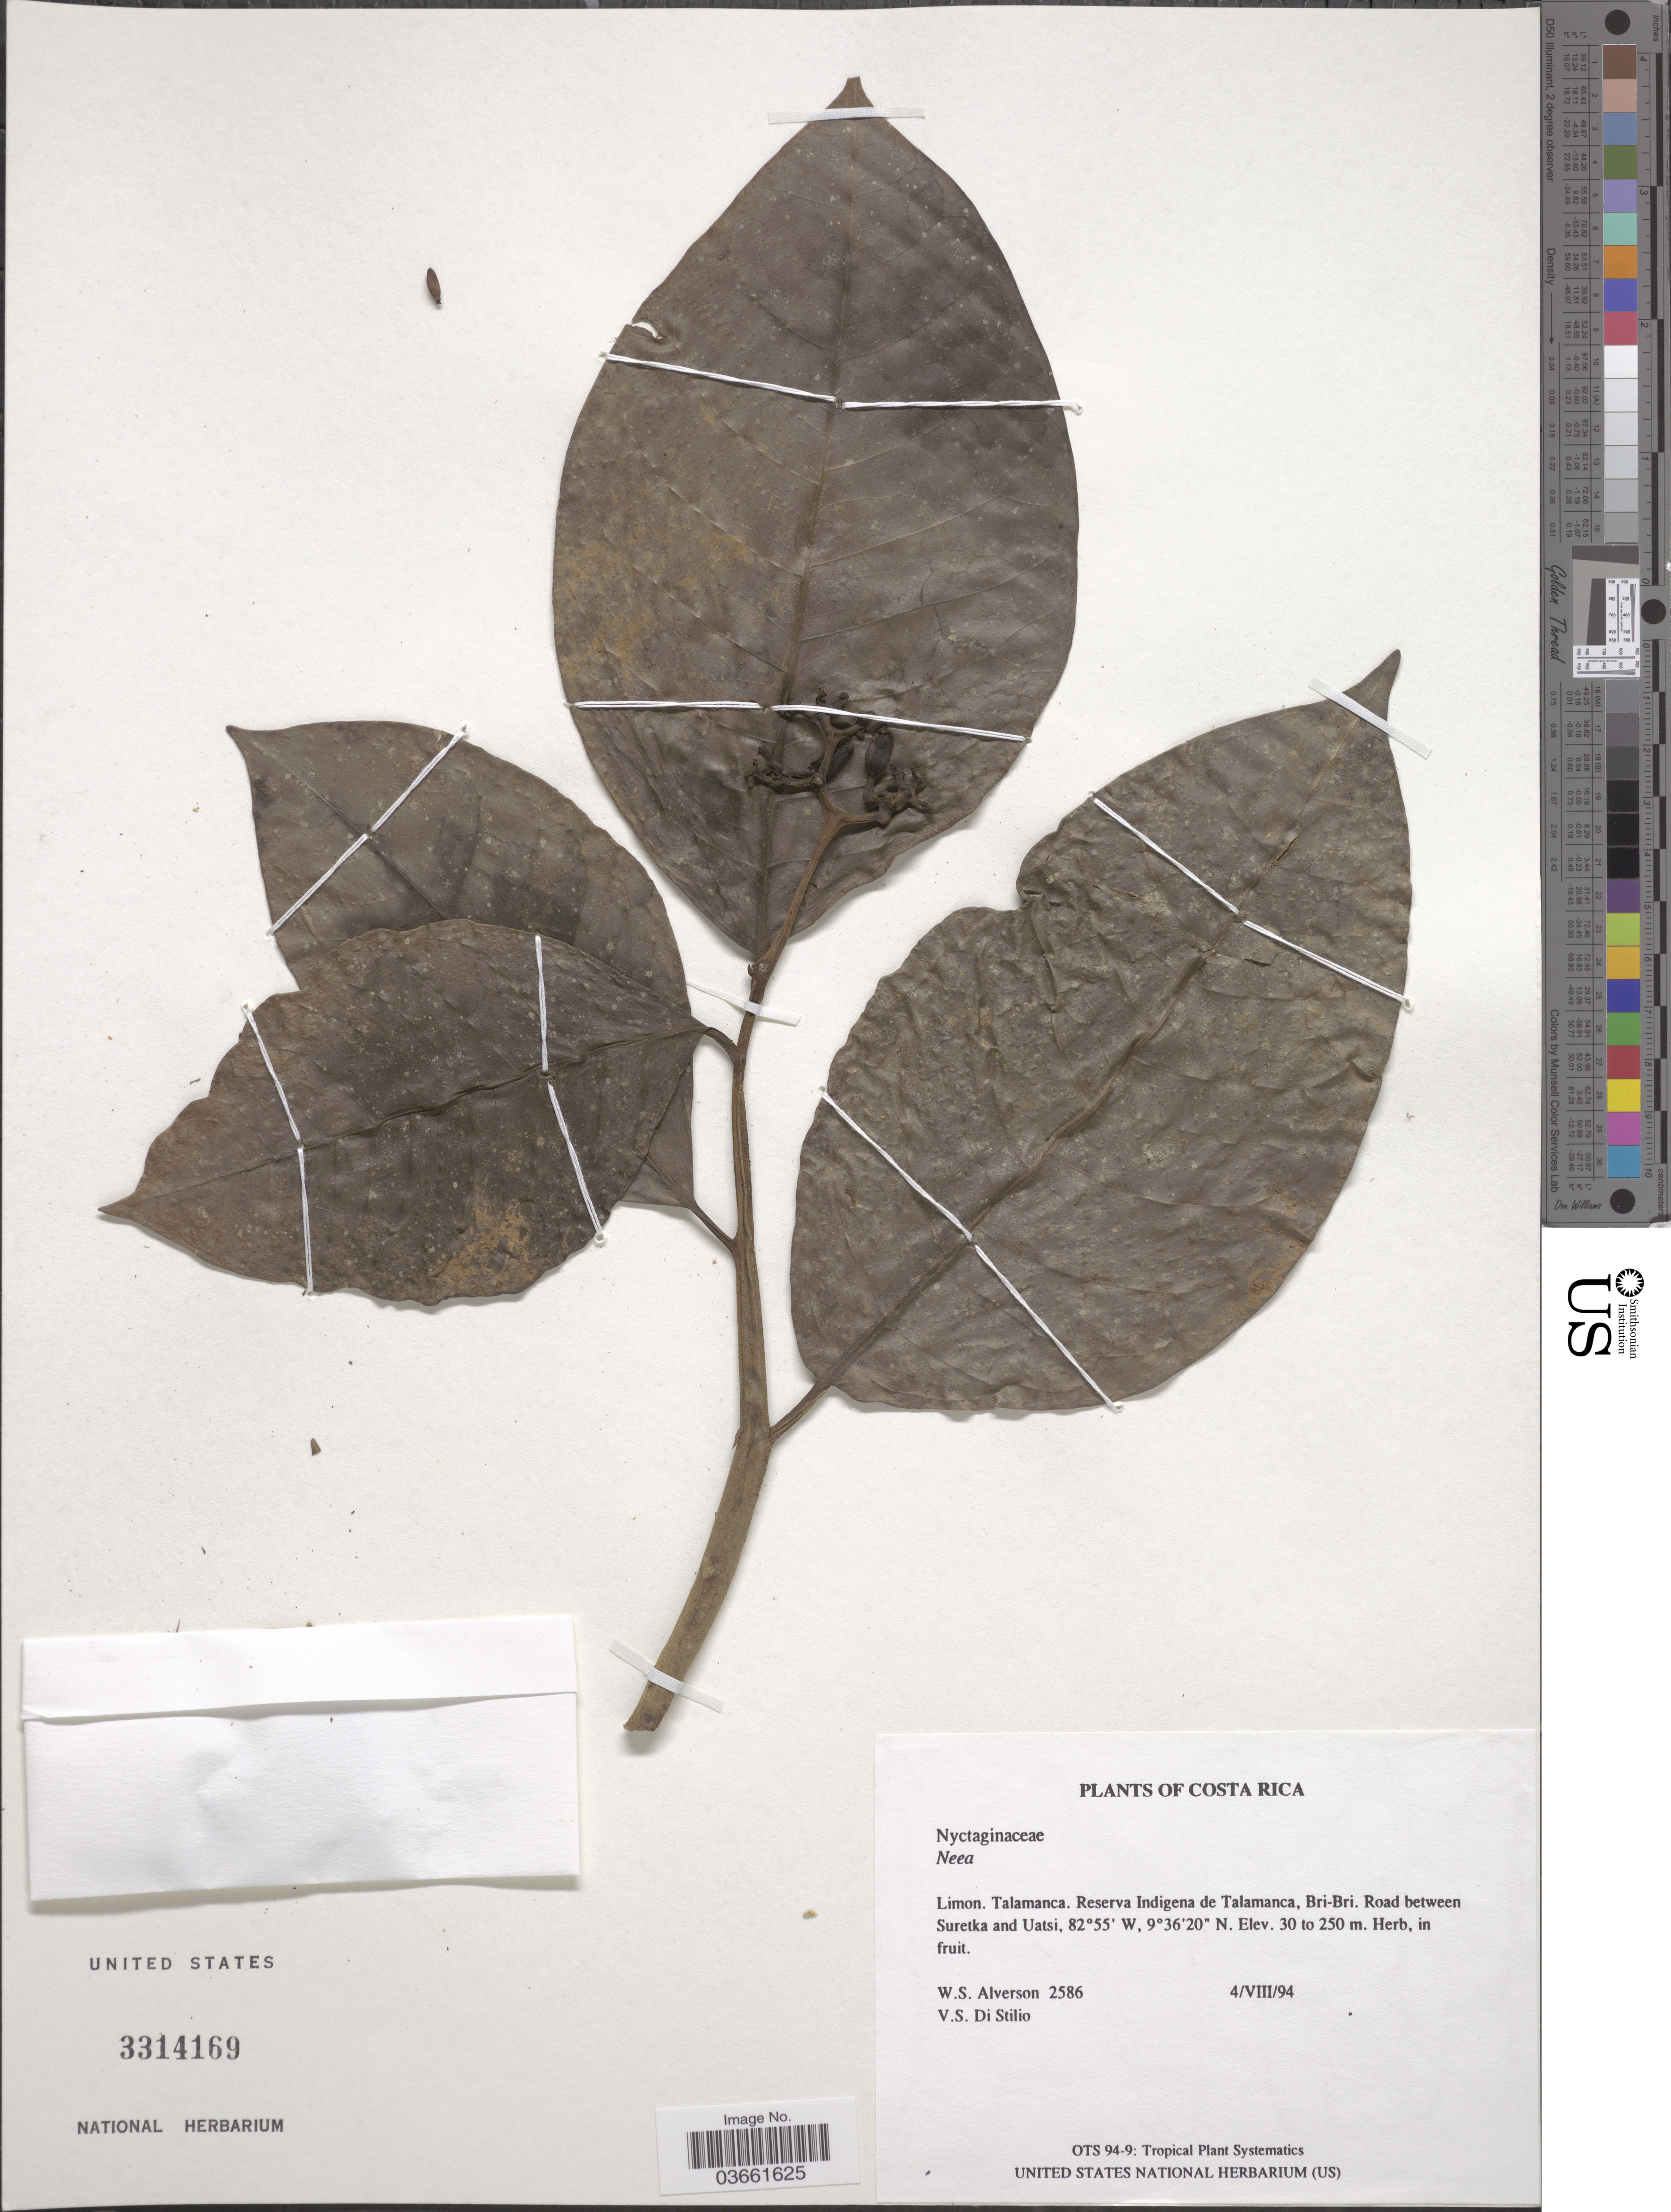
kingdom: Plantae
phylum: Tracheophyta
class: Magnoliopsida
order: Caryophyllales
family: Nyctaginaceae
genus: Neea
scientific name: Neea sp.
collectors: W. S. Alverson & V. Di Stilio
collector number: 2586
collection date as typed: Transcribed d/m/y: 4/8/94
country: Costa Rica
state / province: Limón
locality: Talamanca. Reserva Indigena de Talamanca, Bri-Bri. Road between Suretka and Uatsi.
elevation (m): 30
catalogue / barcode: US 3314169